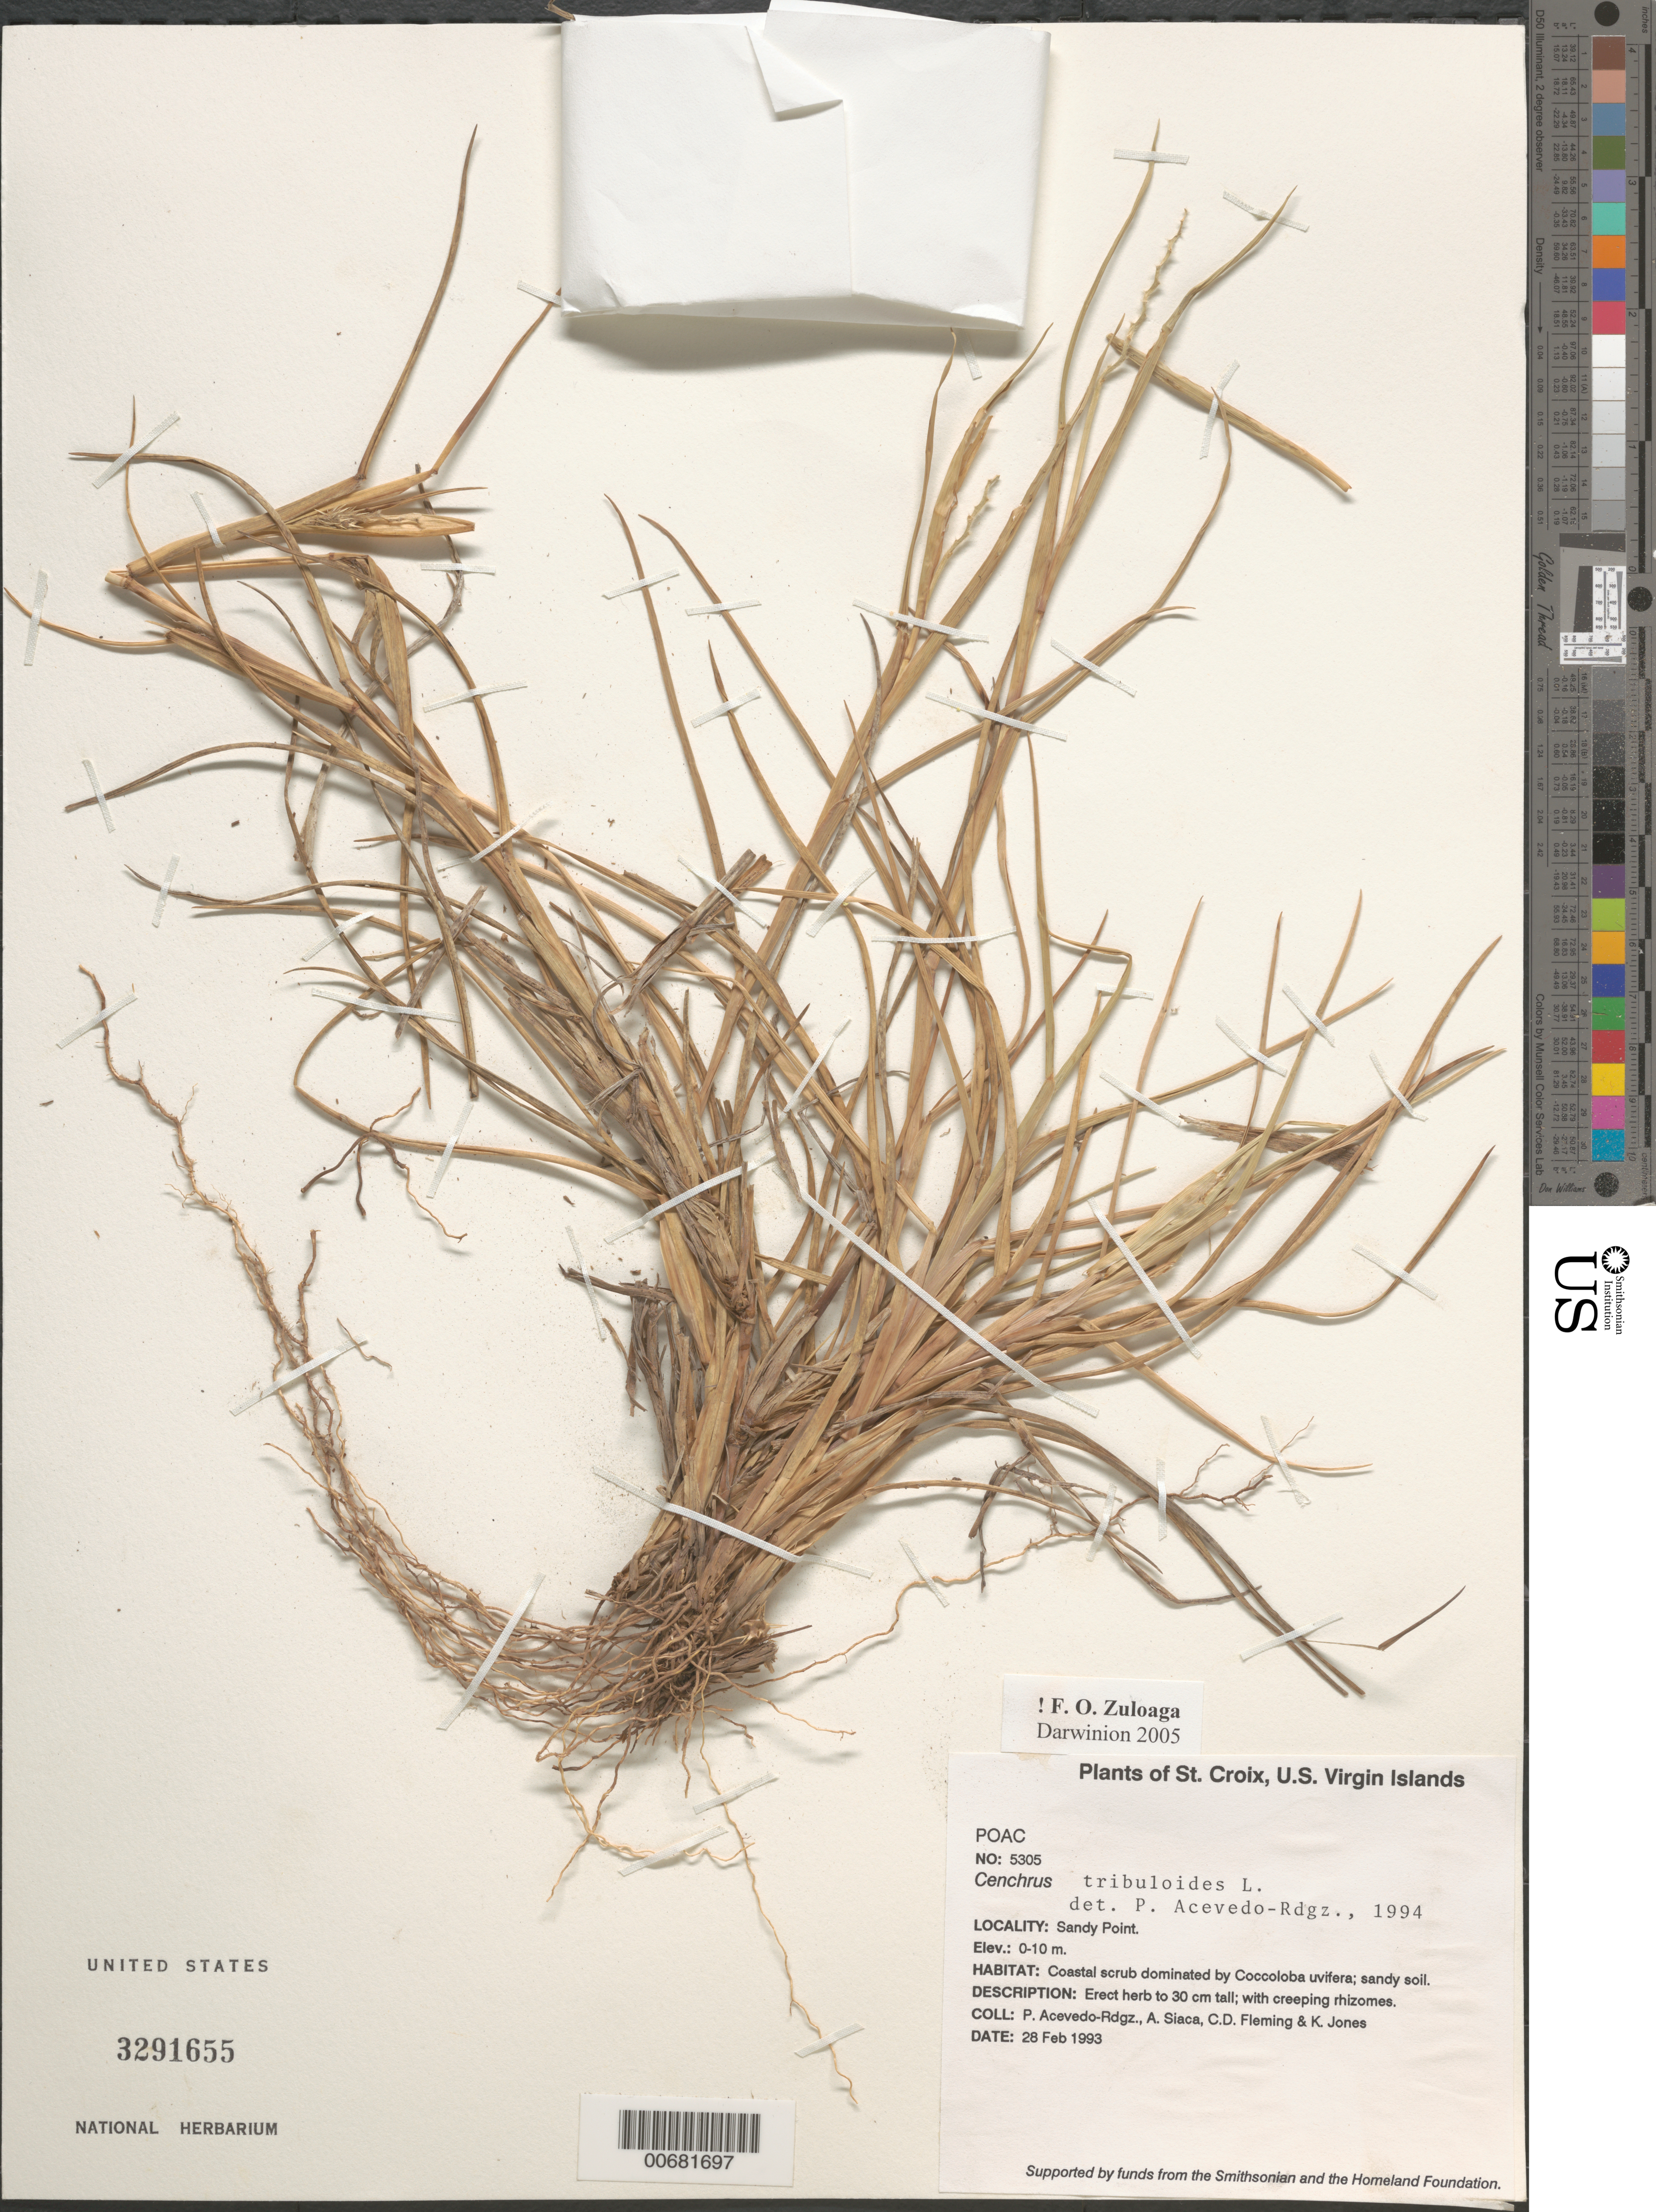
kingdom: Plantae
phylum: Tracheophyta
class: Liliopsida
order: Poales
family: Poaceae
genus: Cenchrus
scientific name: Cenchrus tribuloides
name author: L.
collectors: P. Acevedo-Rodr., A. Siaca, C. Fleming & K. Jones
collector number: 5305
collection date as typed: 28 Feb 1993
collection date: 1993-02-28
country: U.S. Virgin Islands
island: St. Croix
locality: Sandy Point.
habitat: Coastal scrub dominated by Coccoloba uvifera; sandy soil.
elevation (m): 0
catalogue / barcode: US 3291655